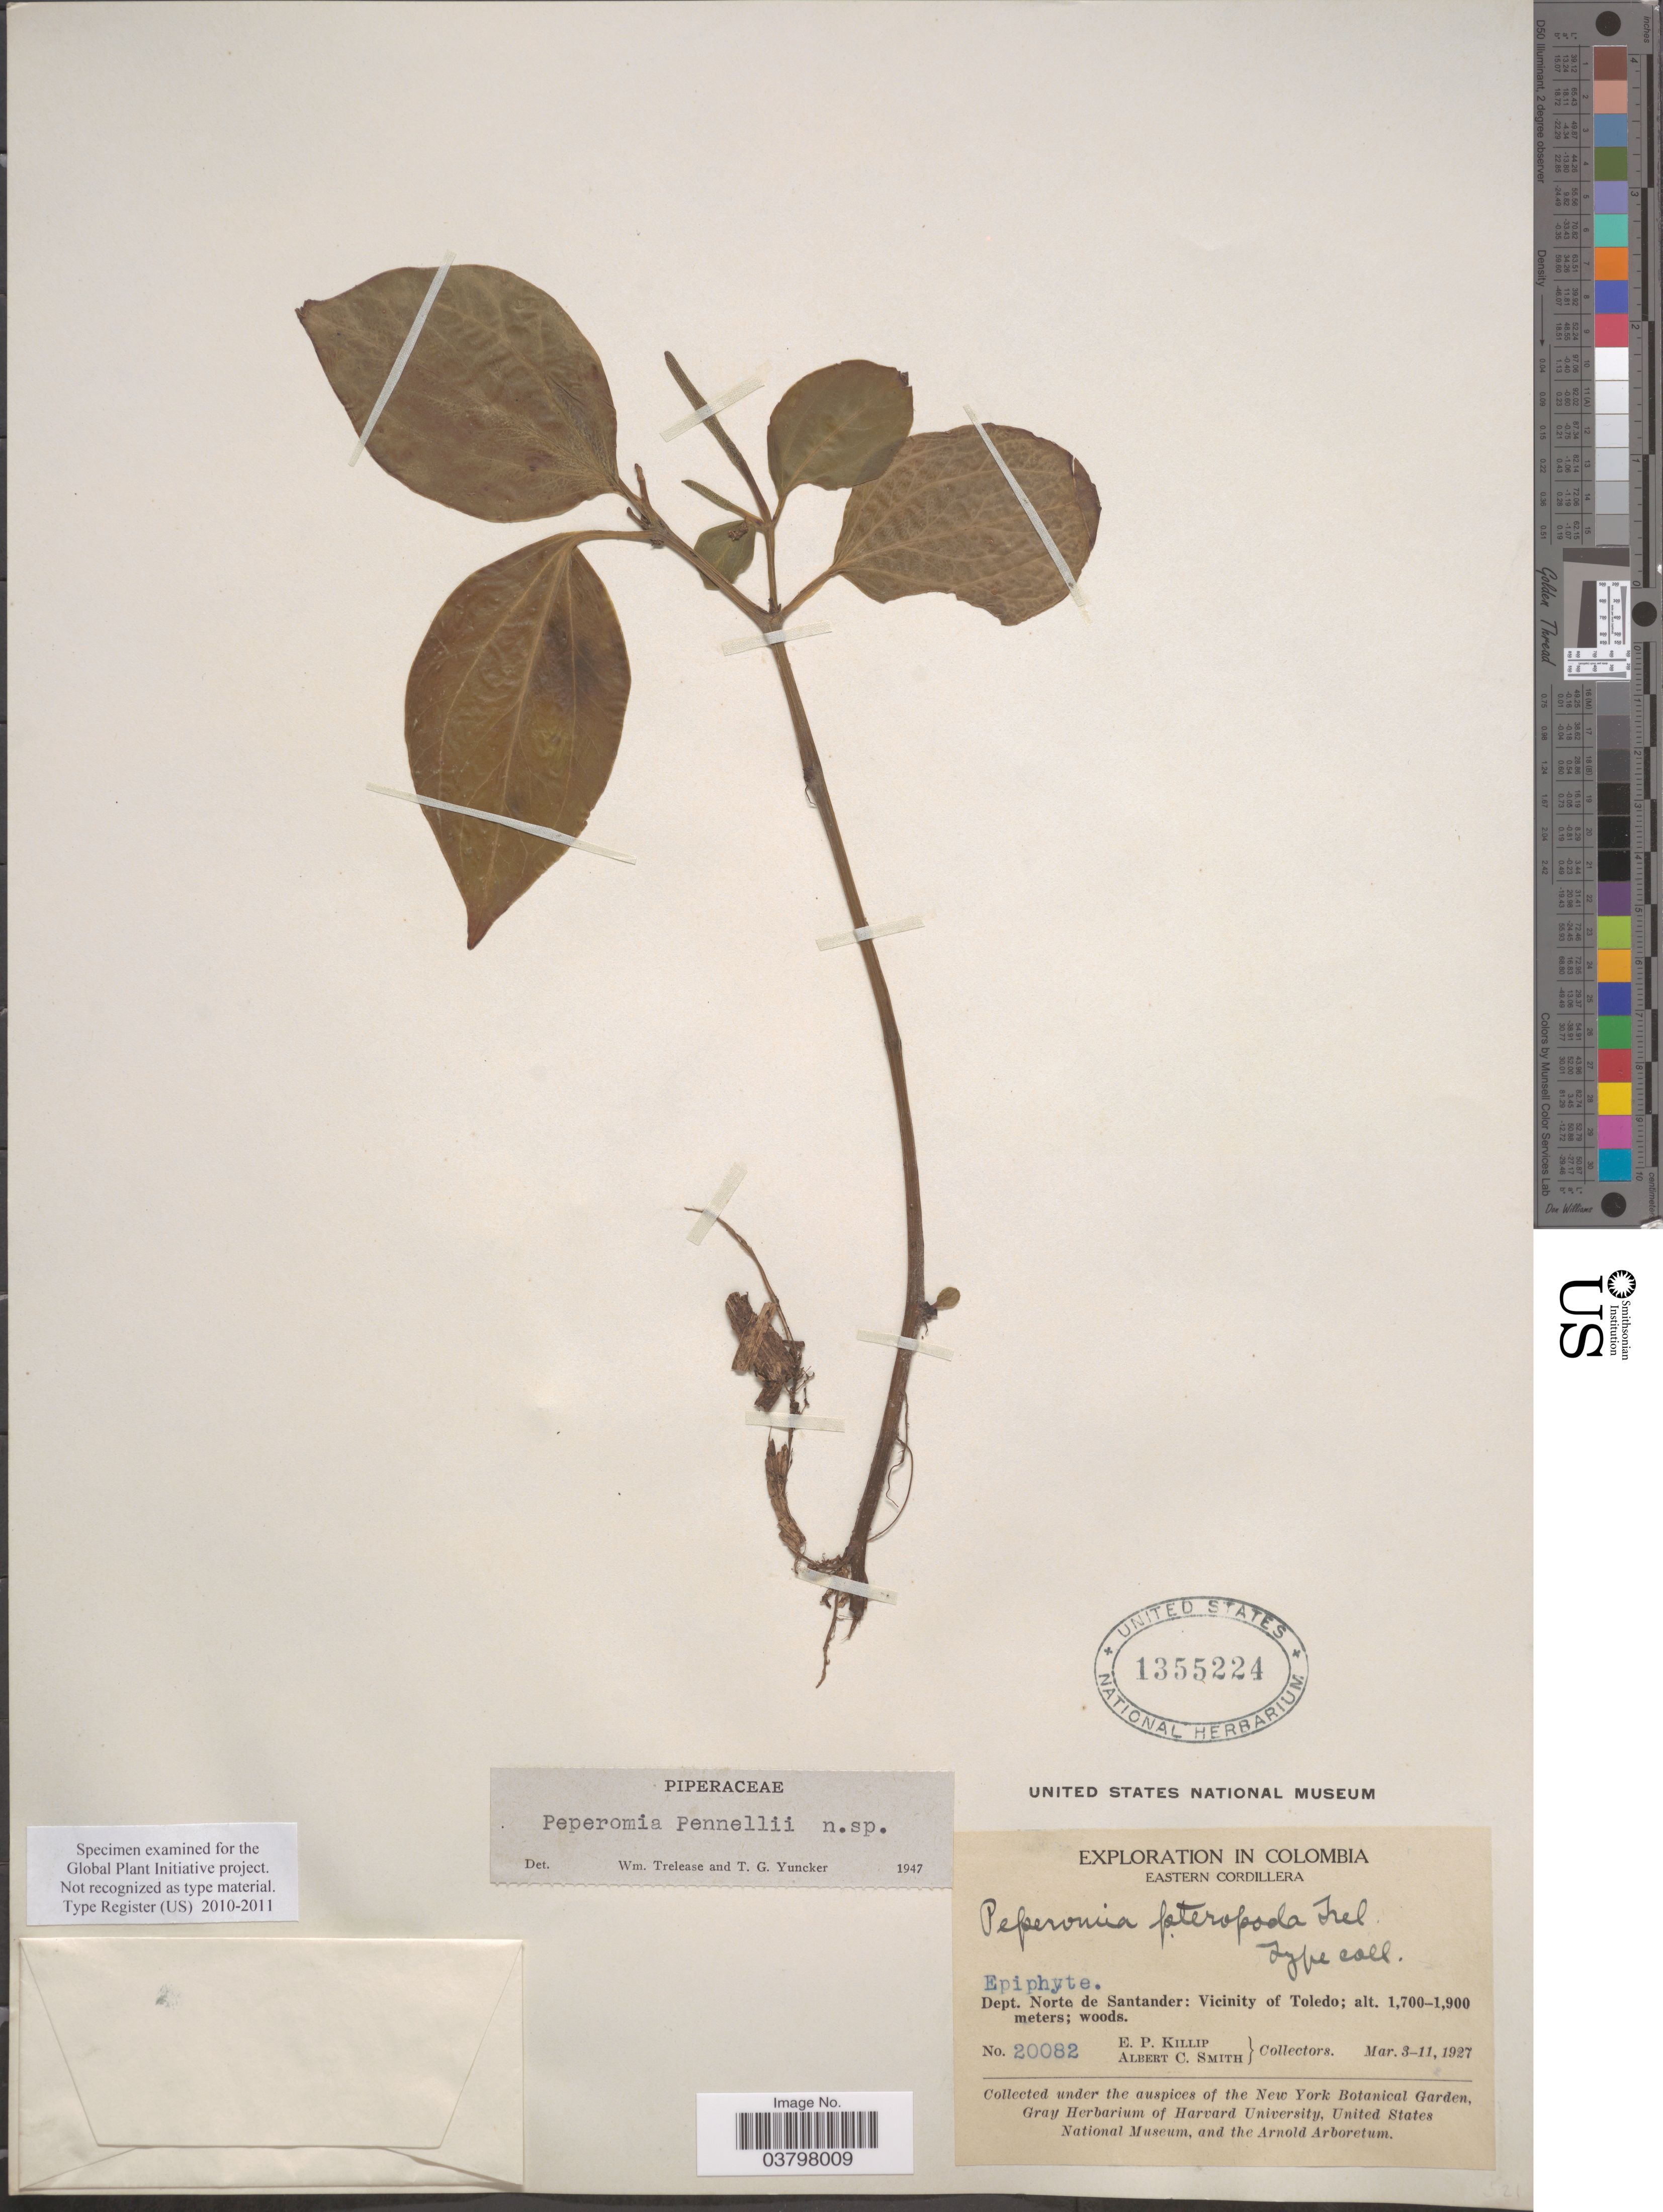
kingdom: Plantae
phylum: Tracheophyta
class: Magnoliopsida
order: Piperales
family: Piperaceae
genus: Peperomia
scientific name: Peperomia pennellii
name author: Trel. & Yunck.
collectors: E. P. Killip & A. C. Smith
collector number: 20082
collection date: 1927-03-03/1927-03-11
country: Colombia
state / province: Norte de Santander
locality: Eastern Cordillera. Dept. Norte de Santander: Vicinity of Toledo.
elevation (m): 1700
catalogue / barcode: US 1355224